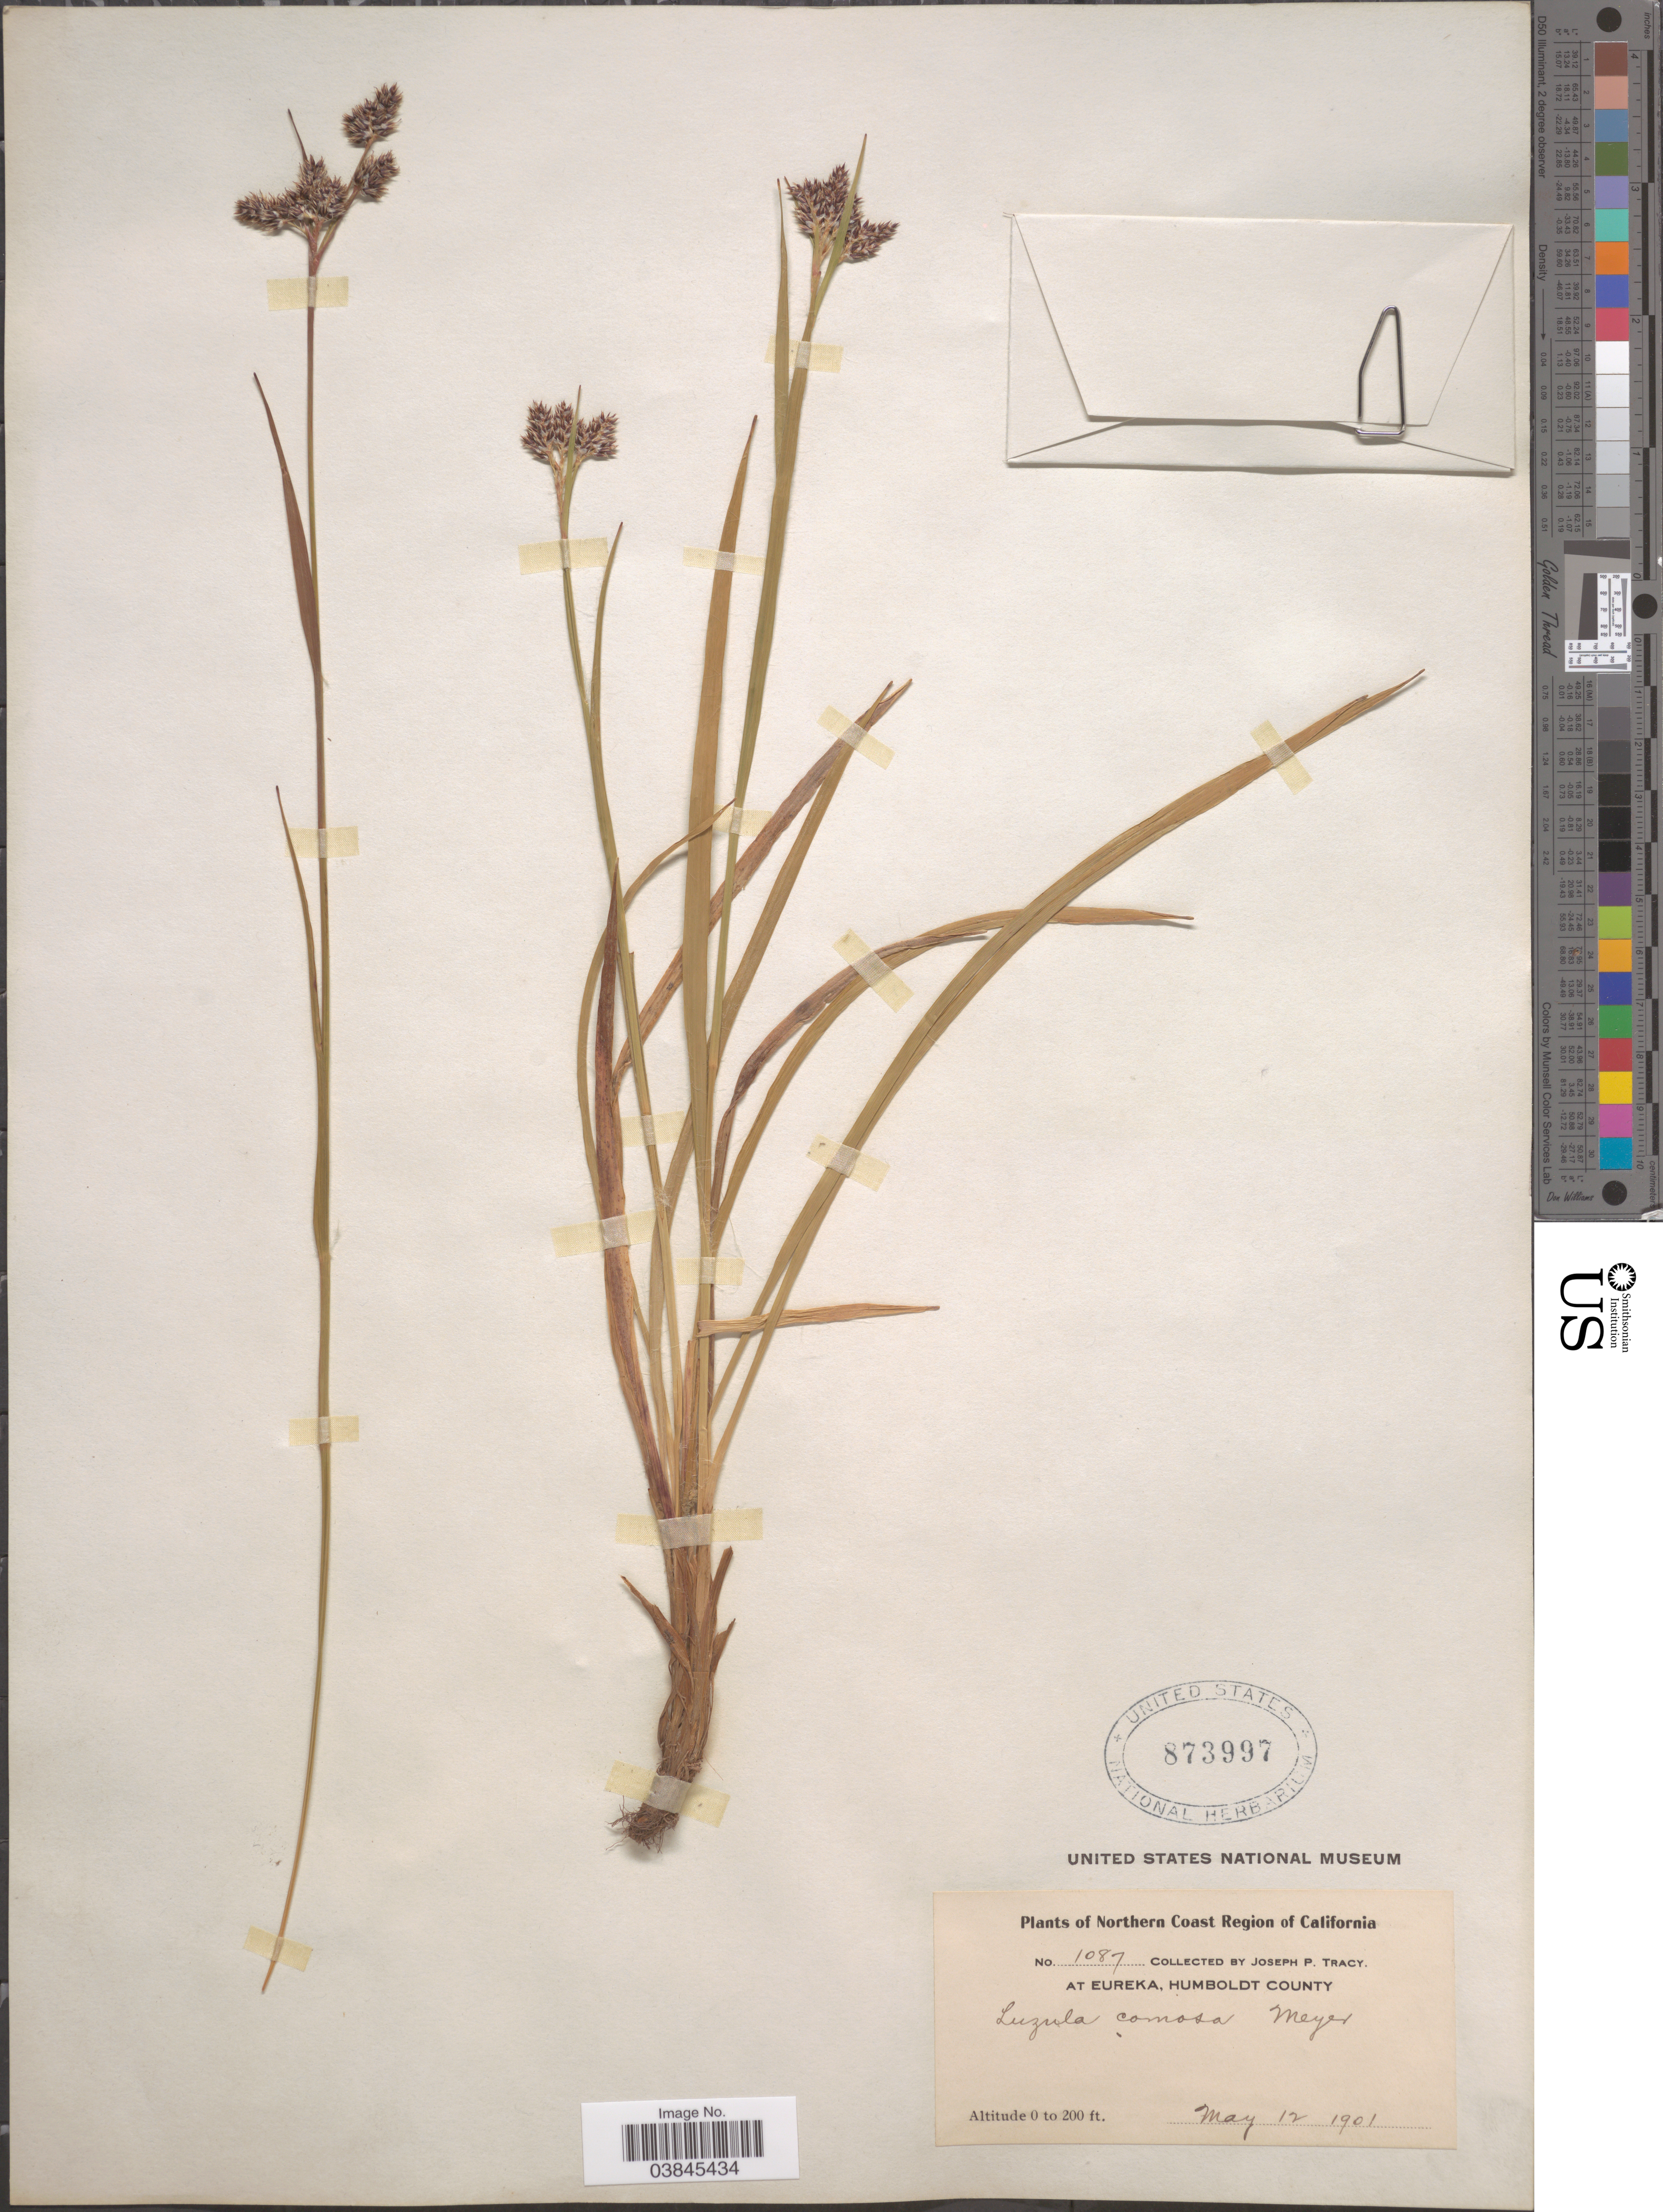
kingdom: Plantae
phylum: Tracheophyta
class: Liliopsida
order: Poales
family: Juncaceae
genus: Luzula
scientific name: Luzula campestris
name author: (L.) DC.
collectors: J. Tracy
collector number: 1087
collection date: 1901-05-12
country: United States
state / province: California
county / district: Humboldt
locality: Northern Coast Region of California. At Eureka, Humboldt County.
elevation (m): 0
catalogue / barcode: US 873997